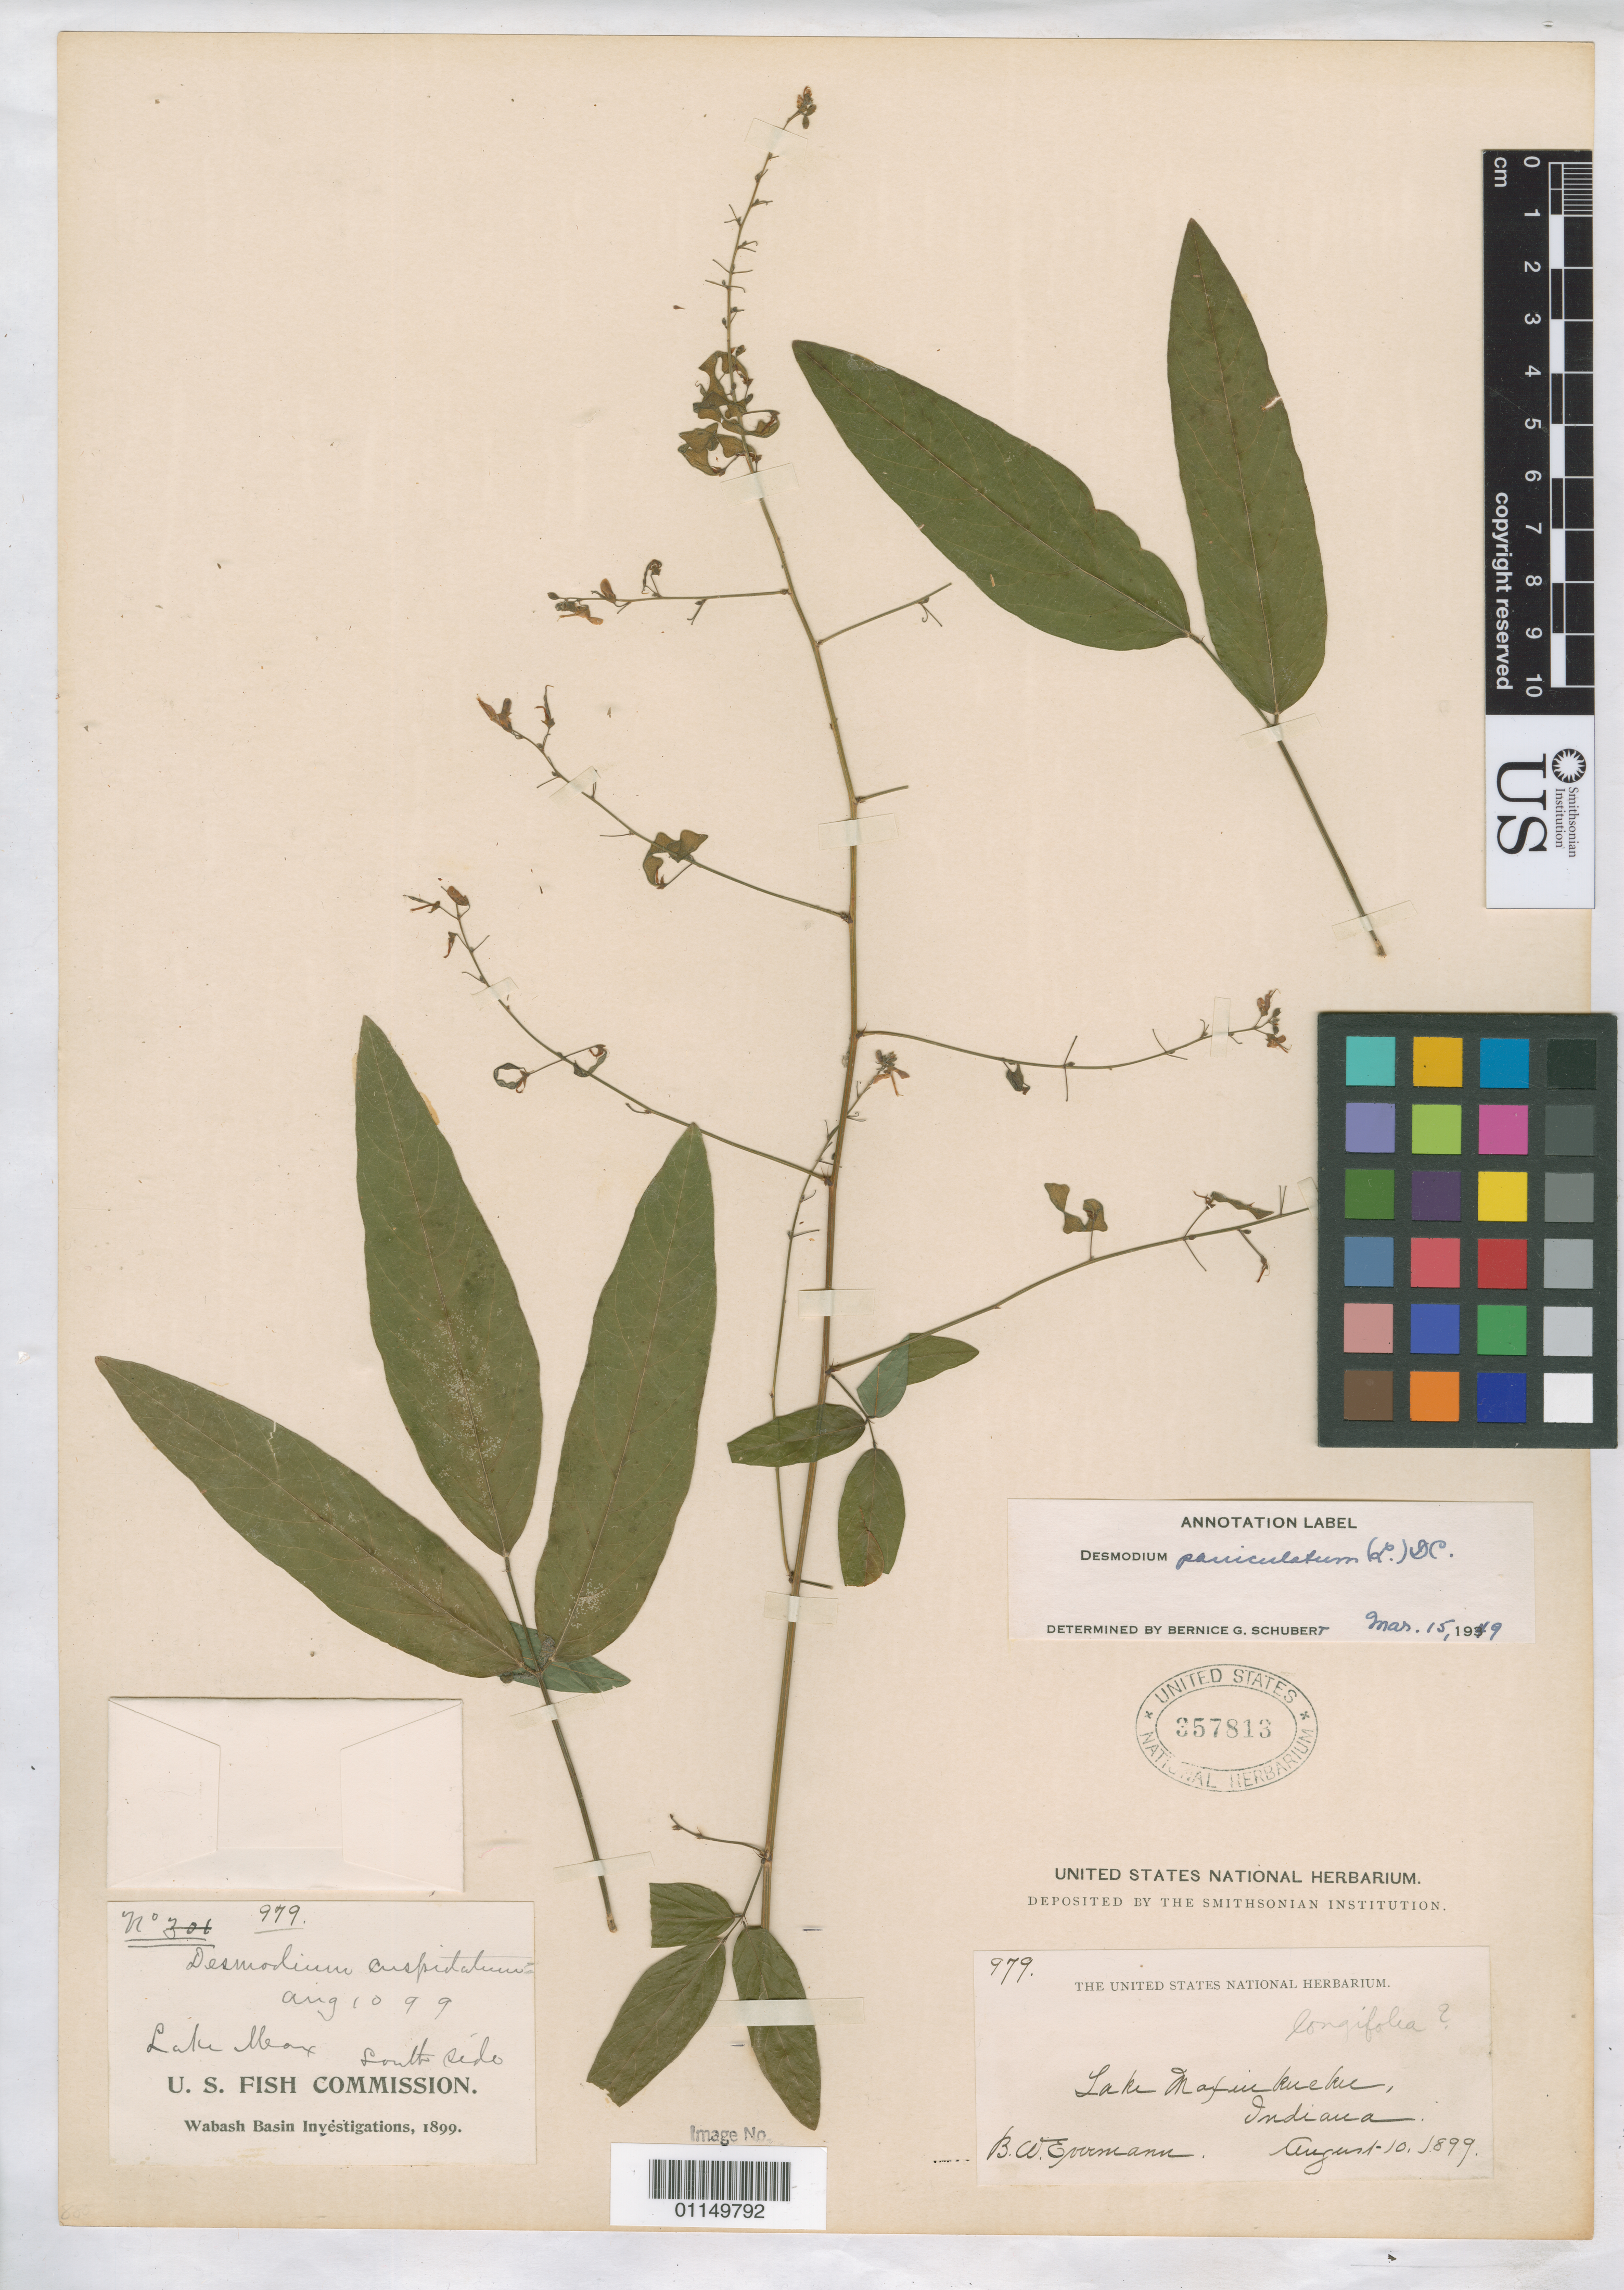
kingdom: Plantae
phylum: Tracheophyta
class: Magnoliopsida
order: Fabales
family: Fabaceae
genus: Desmodium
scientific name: Desmodium paniculatum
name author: (L.) DC.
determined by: Schubert, Bernice G.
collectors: B. W. Evermann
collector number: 979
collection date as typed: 10 Aug 1899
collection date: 1899-08-10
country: United States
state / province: Indiana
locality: Lake Maxinkuckee, south side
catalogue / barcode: US 357813